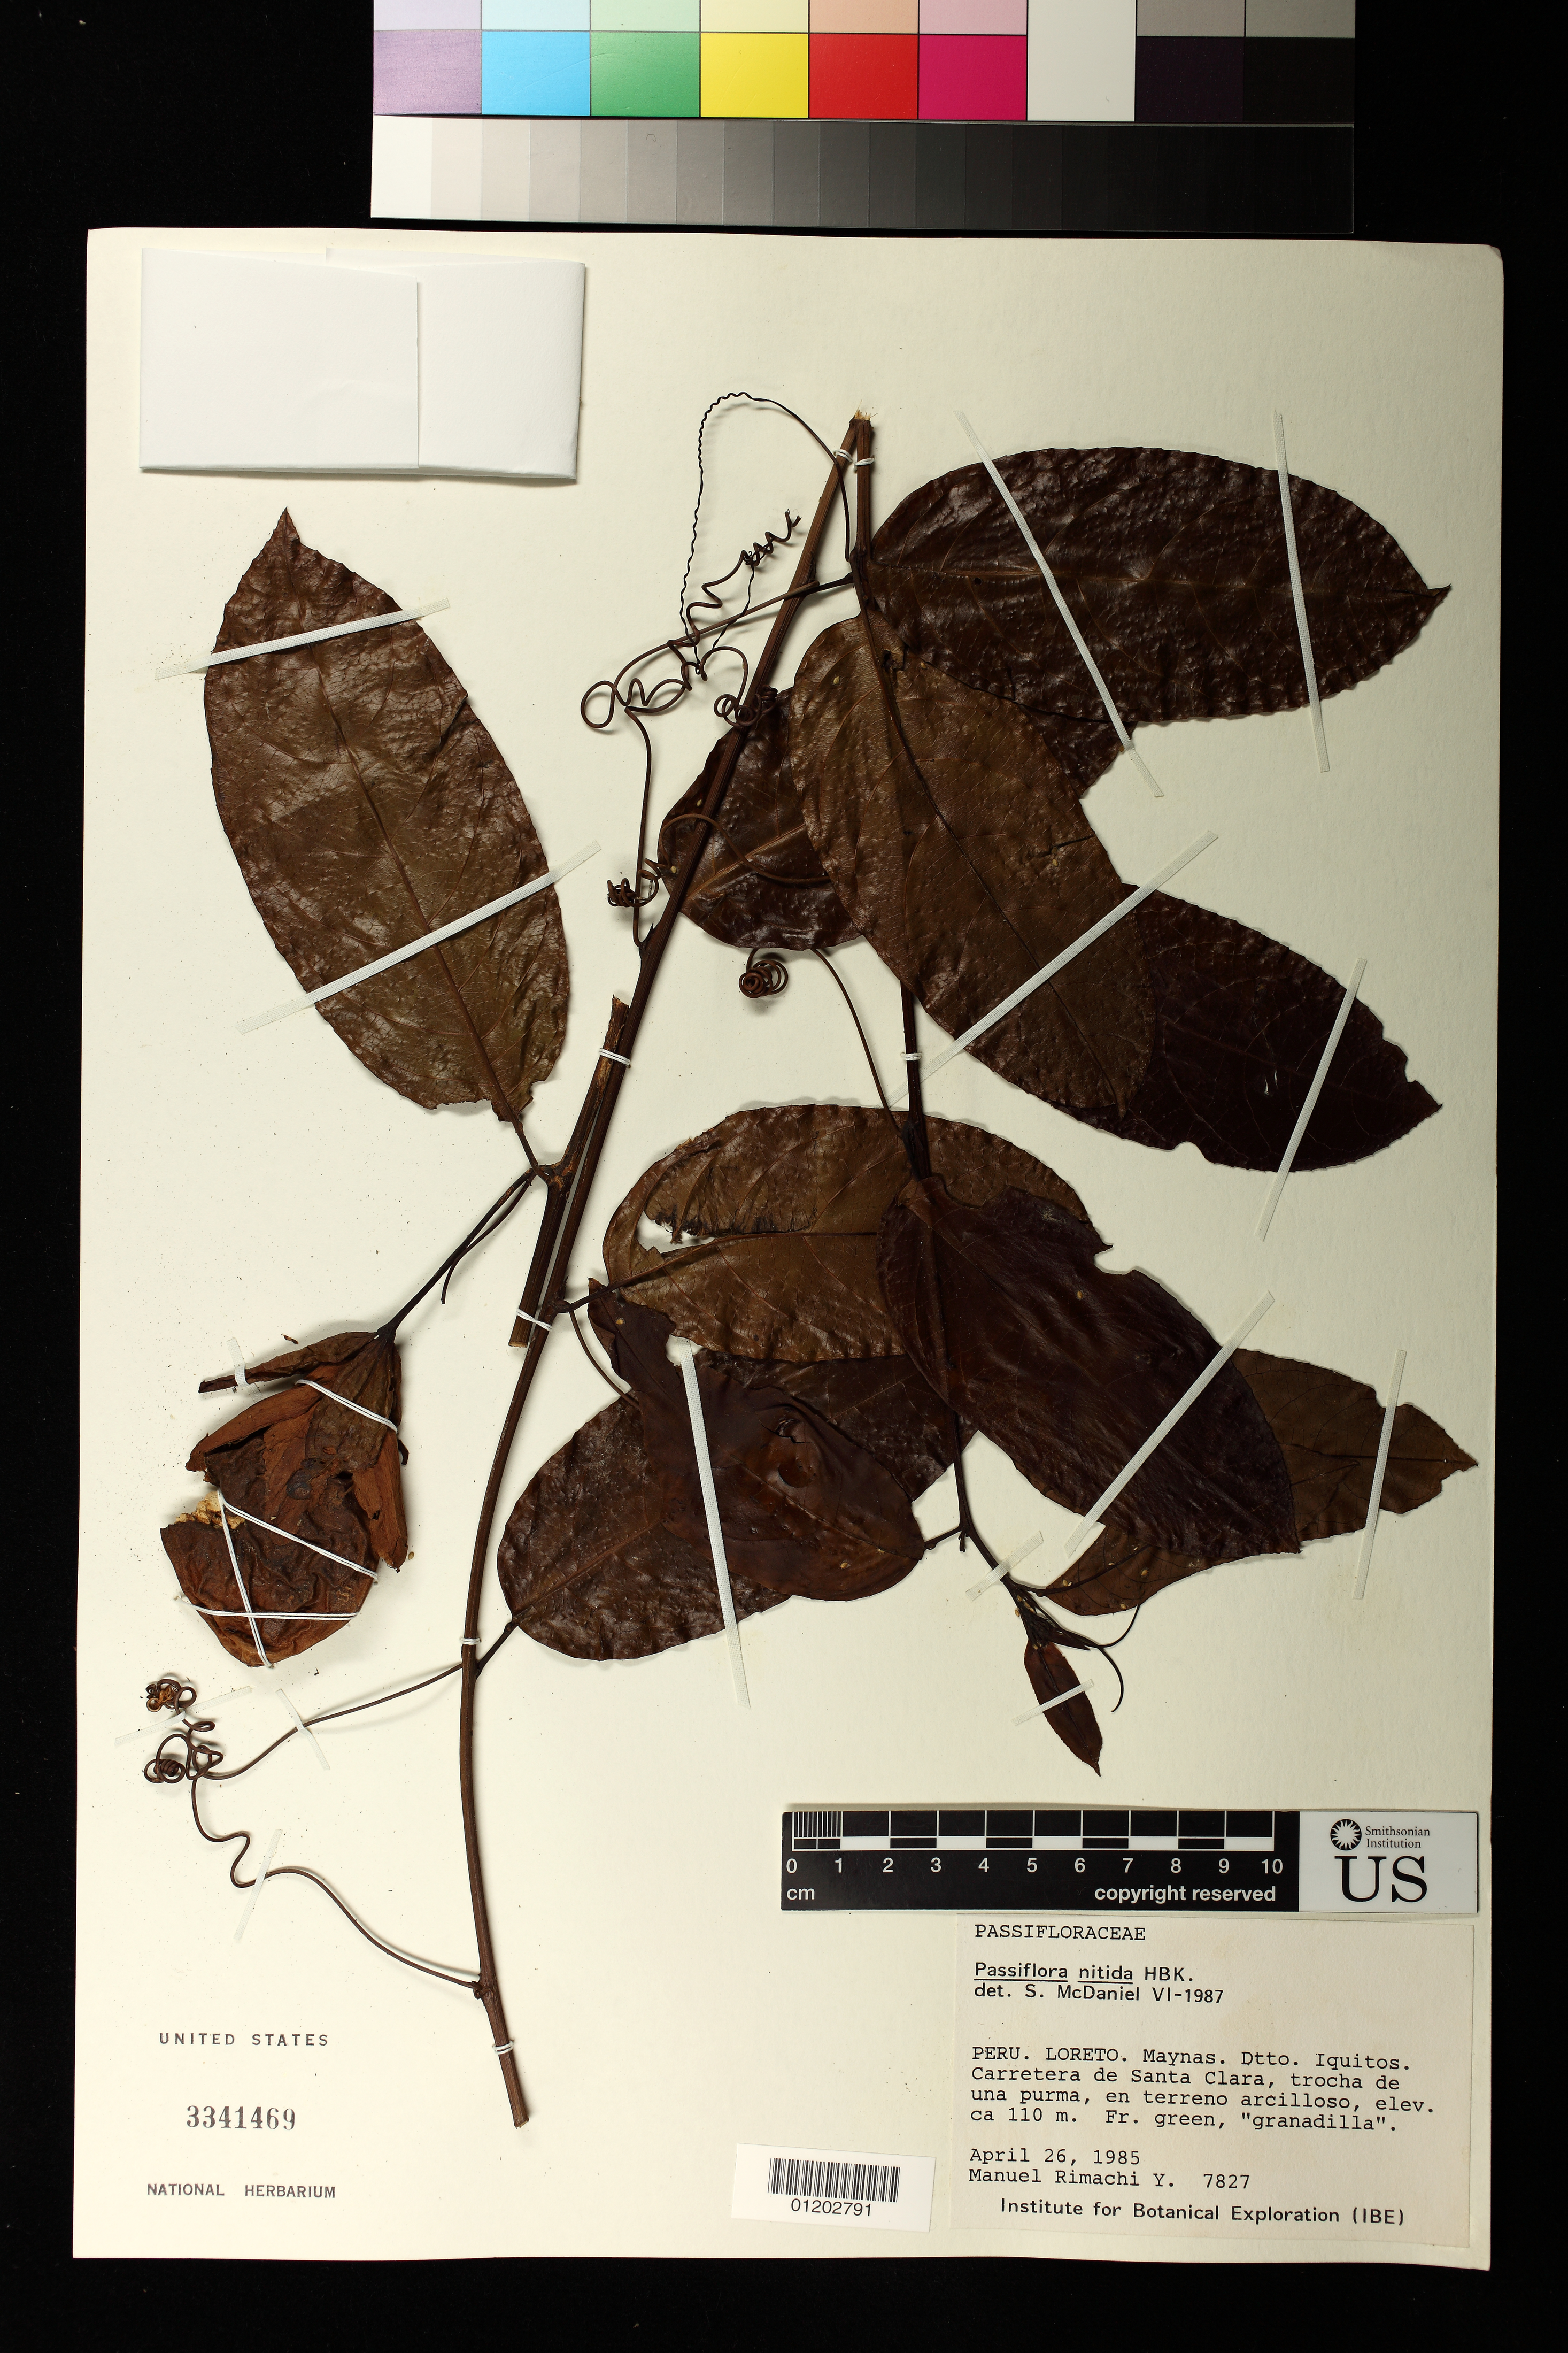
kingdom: Plantae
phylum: Tracheophyta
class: Magnoliopsida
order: Malpighiales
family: Passifloraceae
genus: Passiflora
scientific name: Passiflora nitida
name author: Kunth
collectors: M. Rimachi Y.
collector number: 7827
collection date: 1985-04-26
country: Peru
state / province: Loreto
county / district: Maynas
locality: Iquitos. Carretera de Santa Clara, trocha de una purma, en terreno arcilloso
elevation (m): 110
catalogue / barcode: US 3341469